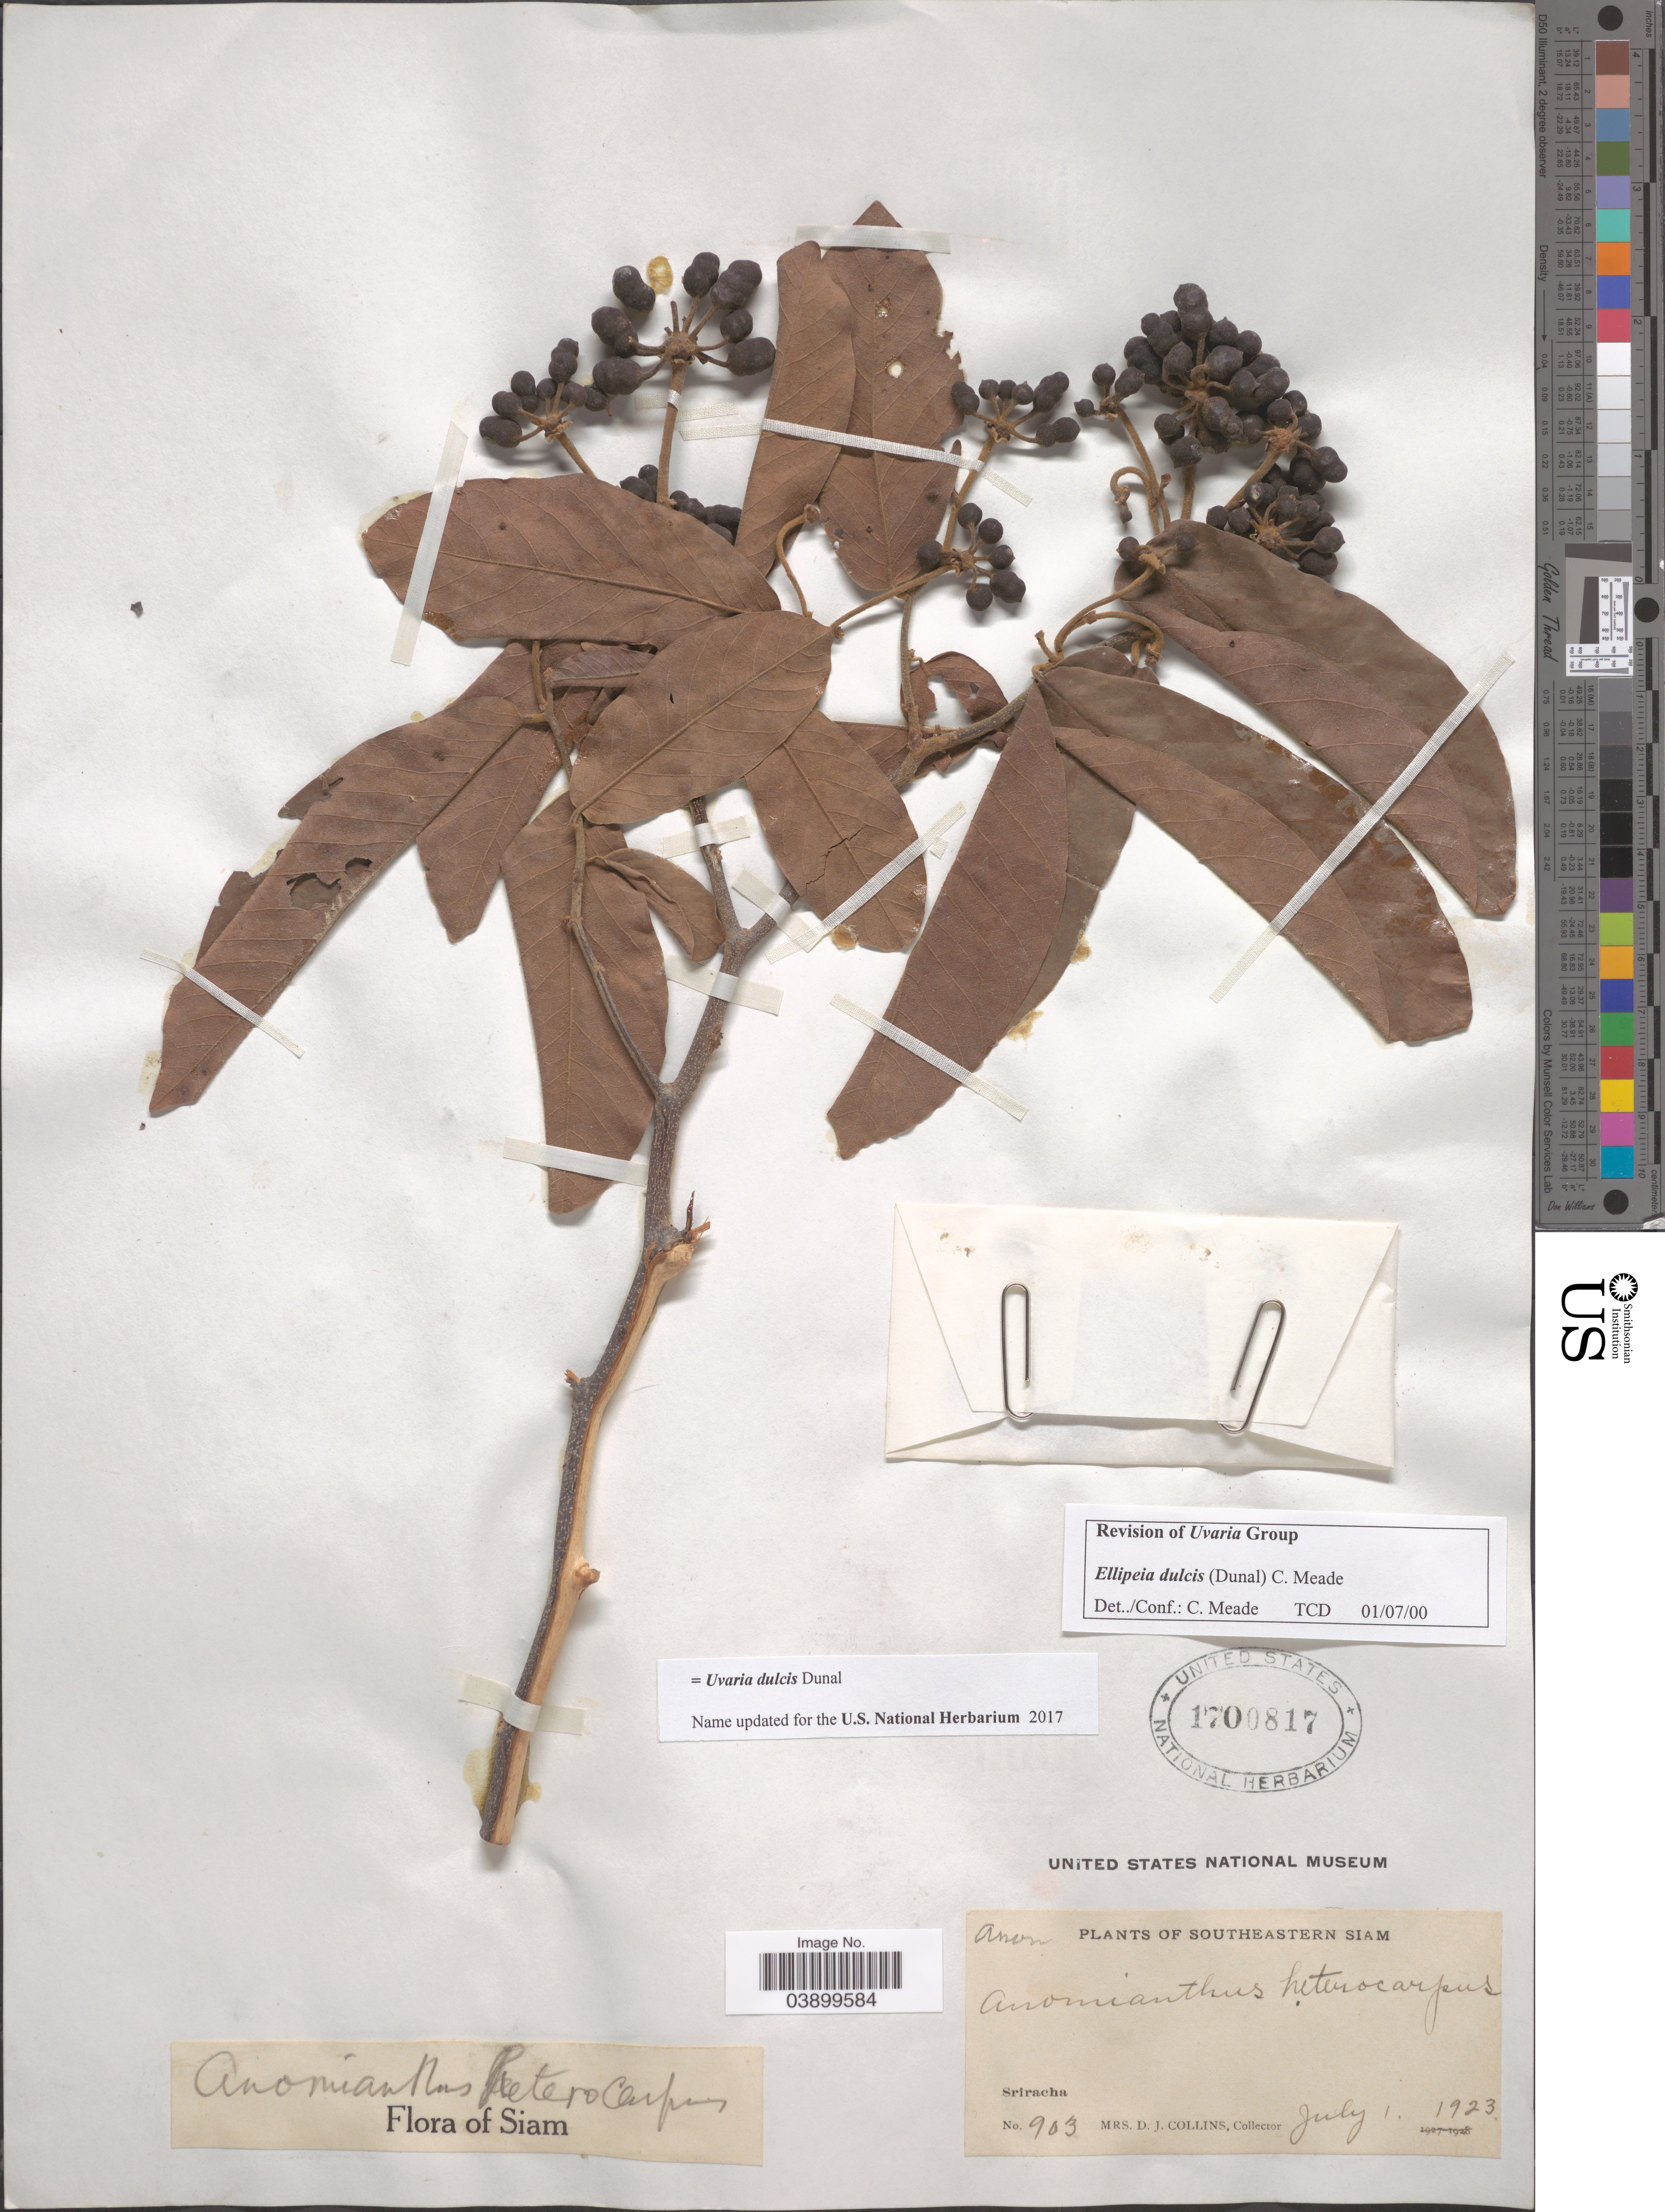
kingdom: Plantae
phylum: Tracheophyta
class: Magnoliopsida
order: Magnoliales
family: Annonaceae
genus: Uvaria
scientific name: Uvaria dulcis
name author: Dunal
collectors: Mrs. D. J. Collins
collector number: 903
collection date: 1923-07-01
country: Thailand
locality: Southeastern Siam. Sriracha.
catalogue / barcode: US 1700817